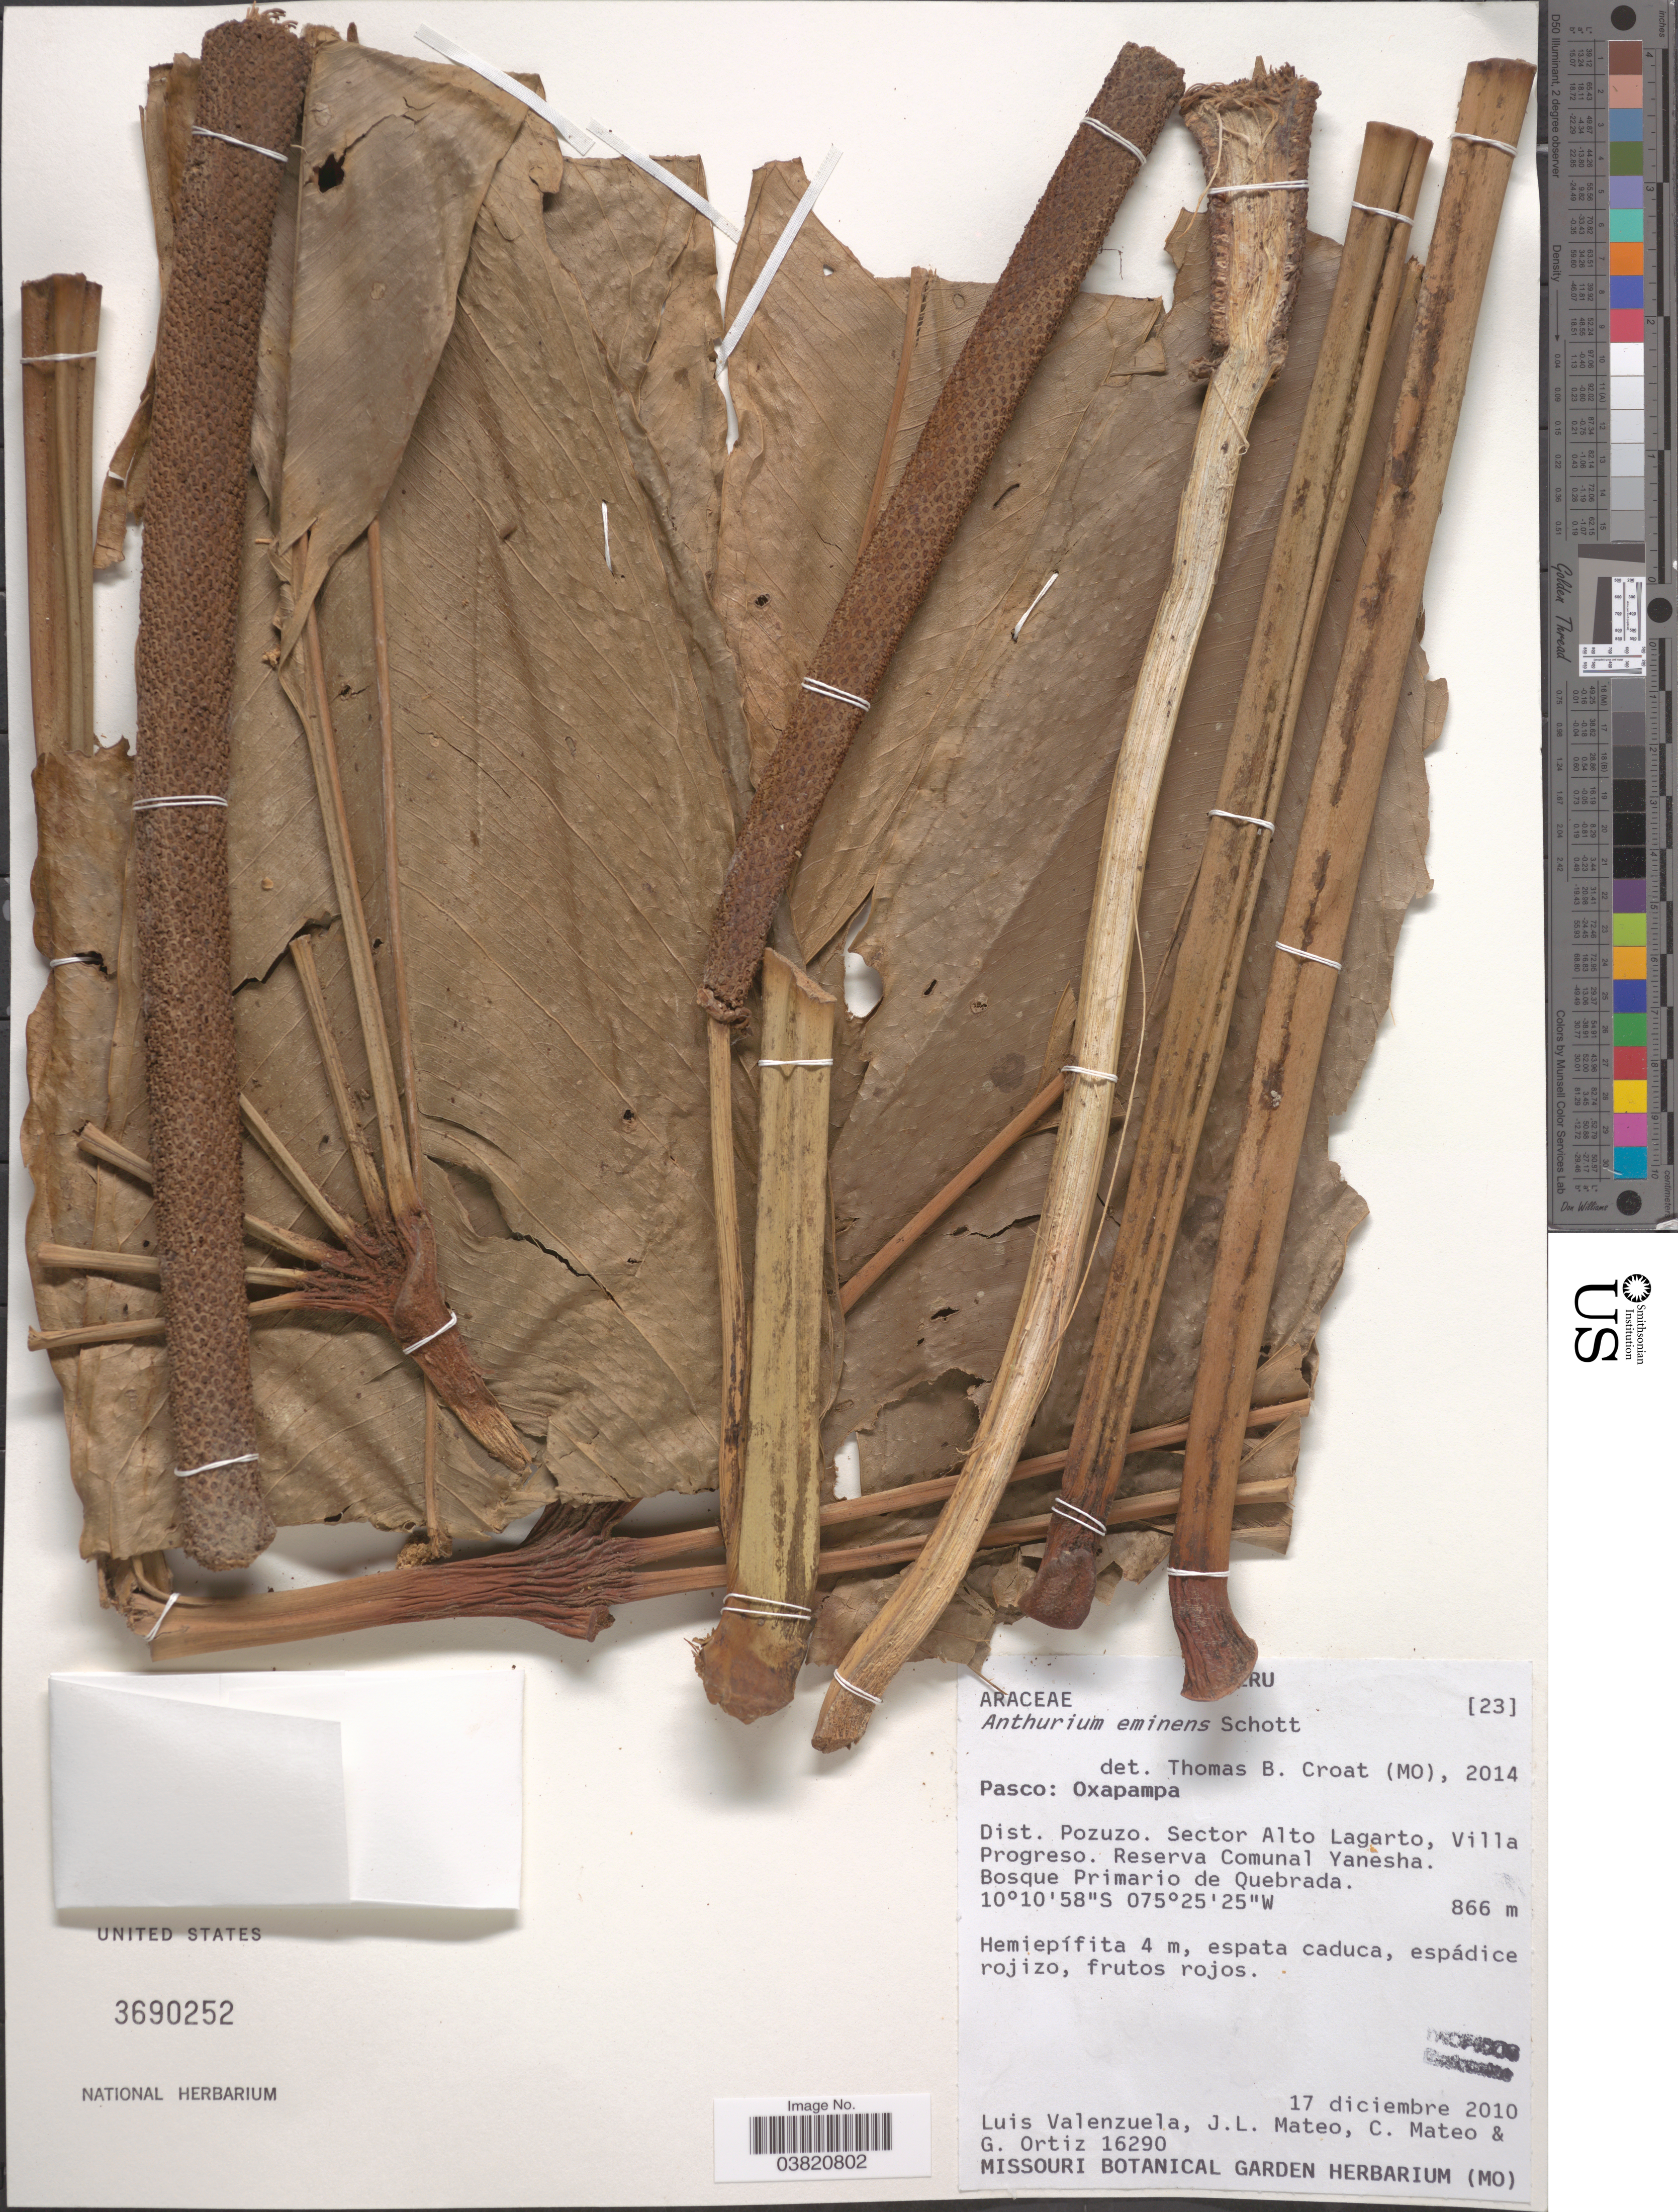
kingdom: Plantae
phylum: Tracheophyta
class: Liliopsida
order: Alismatales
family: Araceae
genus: Anthurium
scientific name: Anthurium eminens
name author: Schott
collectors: L. Valenzuela, J. Mateo, C. Mateo & G. Ortiz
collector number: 16290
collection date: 2010-12-17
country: Peru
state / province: Pasco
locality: Oxapampa. Dist. Pozuzo. Sector Alto Lagarto, Villa Progreso. Reserva Comunal Yanesha. Bosque Primario de Quebrada.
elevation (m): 866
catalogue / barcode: US 3690252